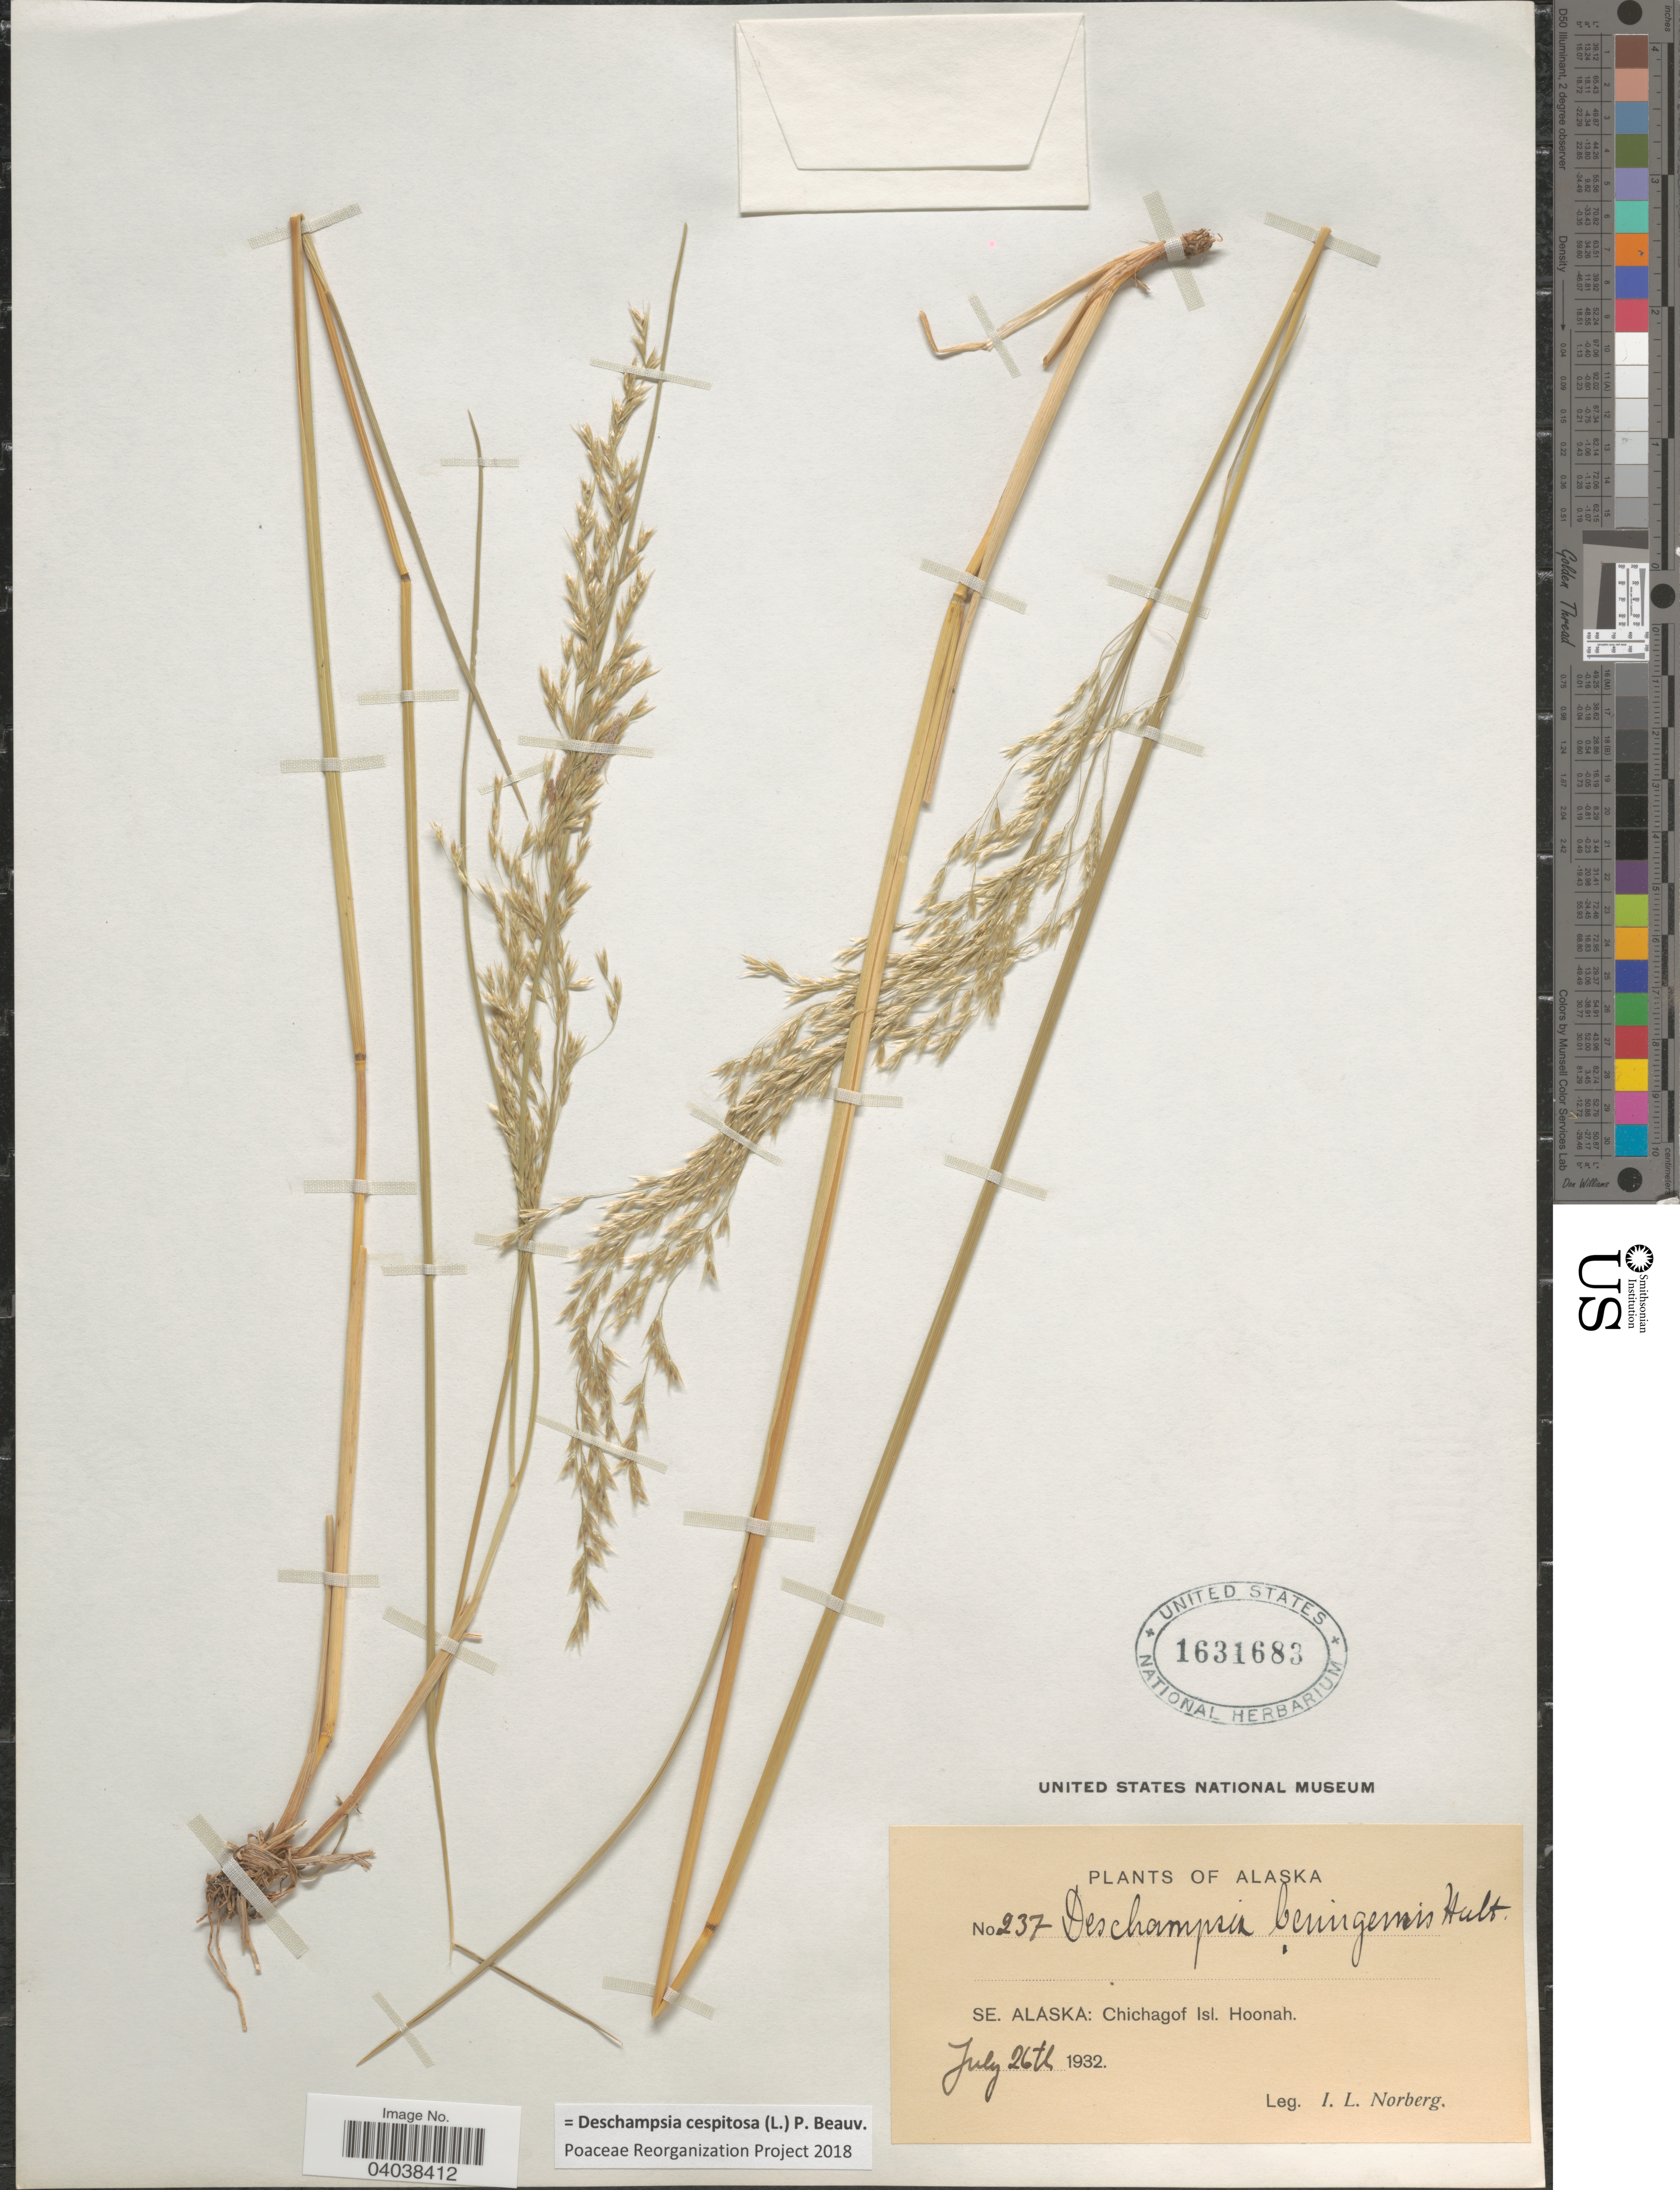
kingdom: Plantae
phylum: Tracheophyta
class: Liliopsida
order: Poales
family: Poaceae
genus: Deschampsia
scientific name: Deschampsia cespitosa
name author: (L.) P. Beauv.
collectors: I. Norberg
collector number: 237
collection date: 1932-07-26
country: United States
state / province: Alaska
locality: SE. Alaska: Chichagof Isl. Hoonah.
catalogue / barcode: US 1631683